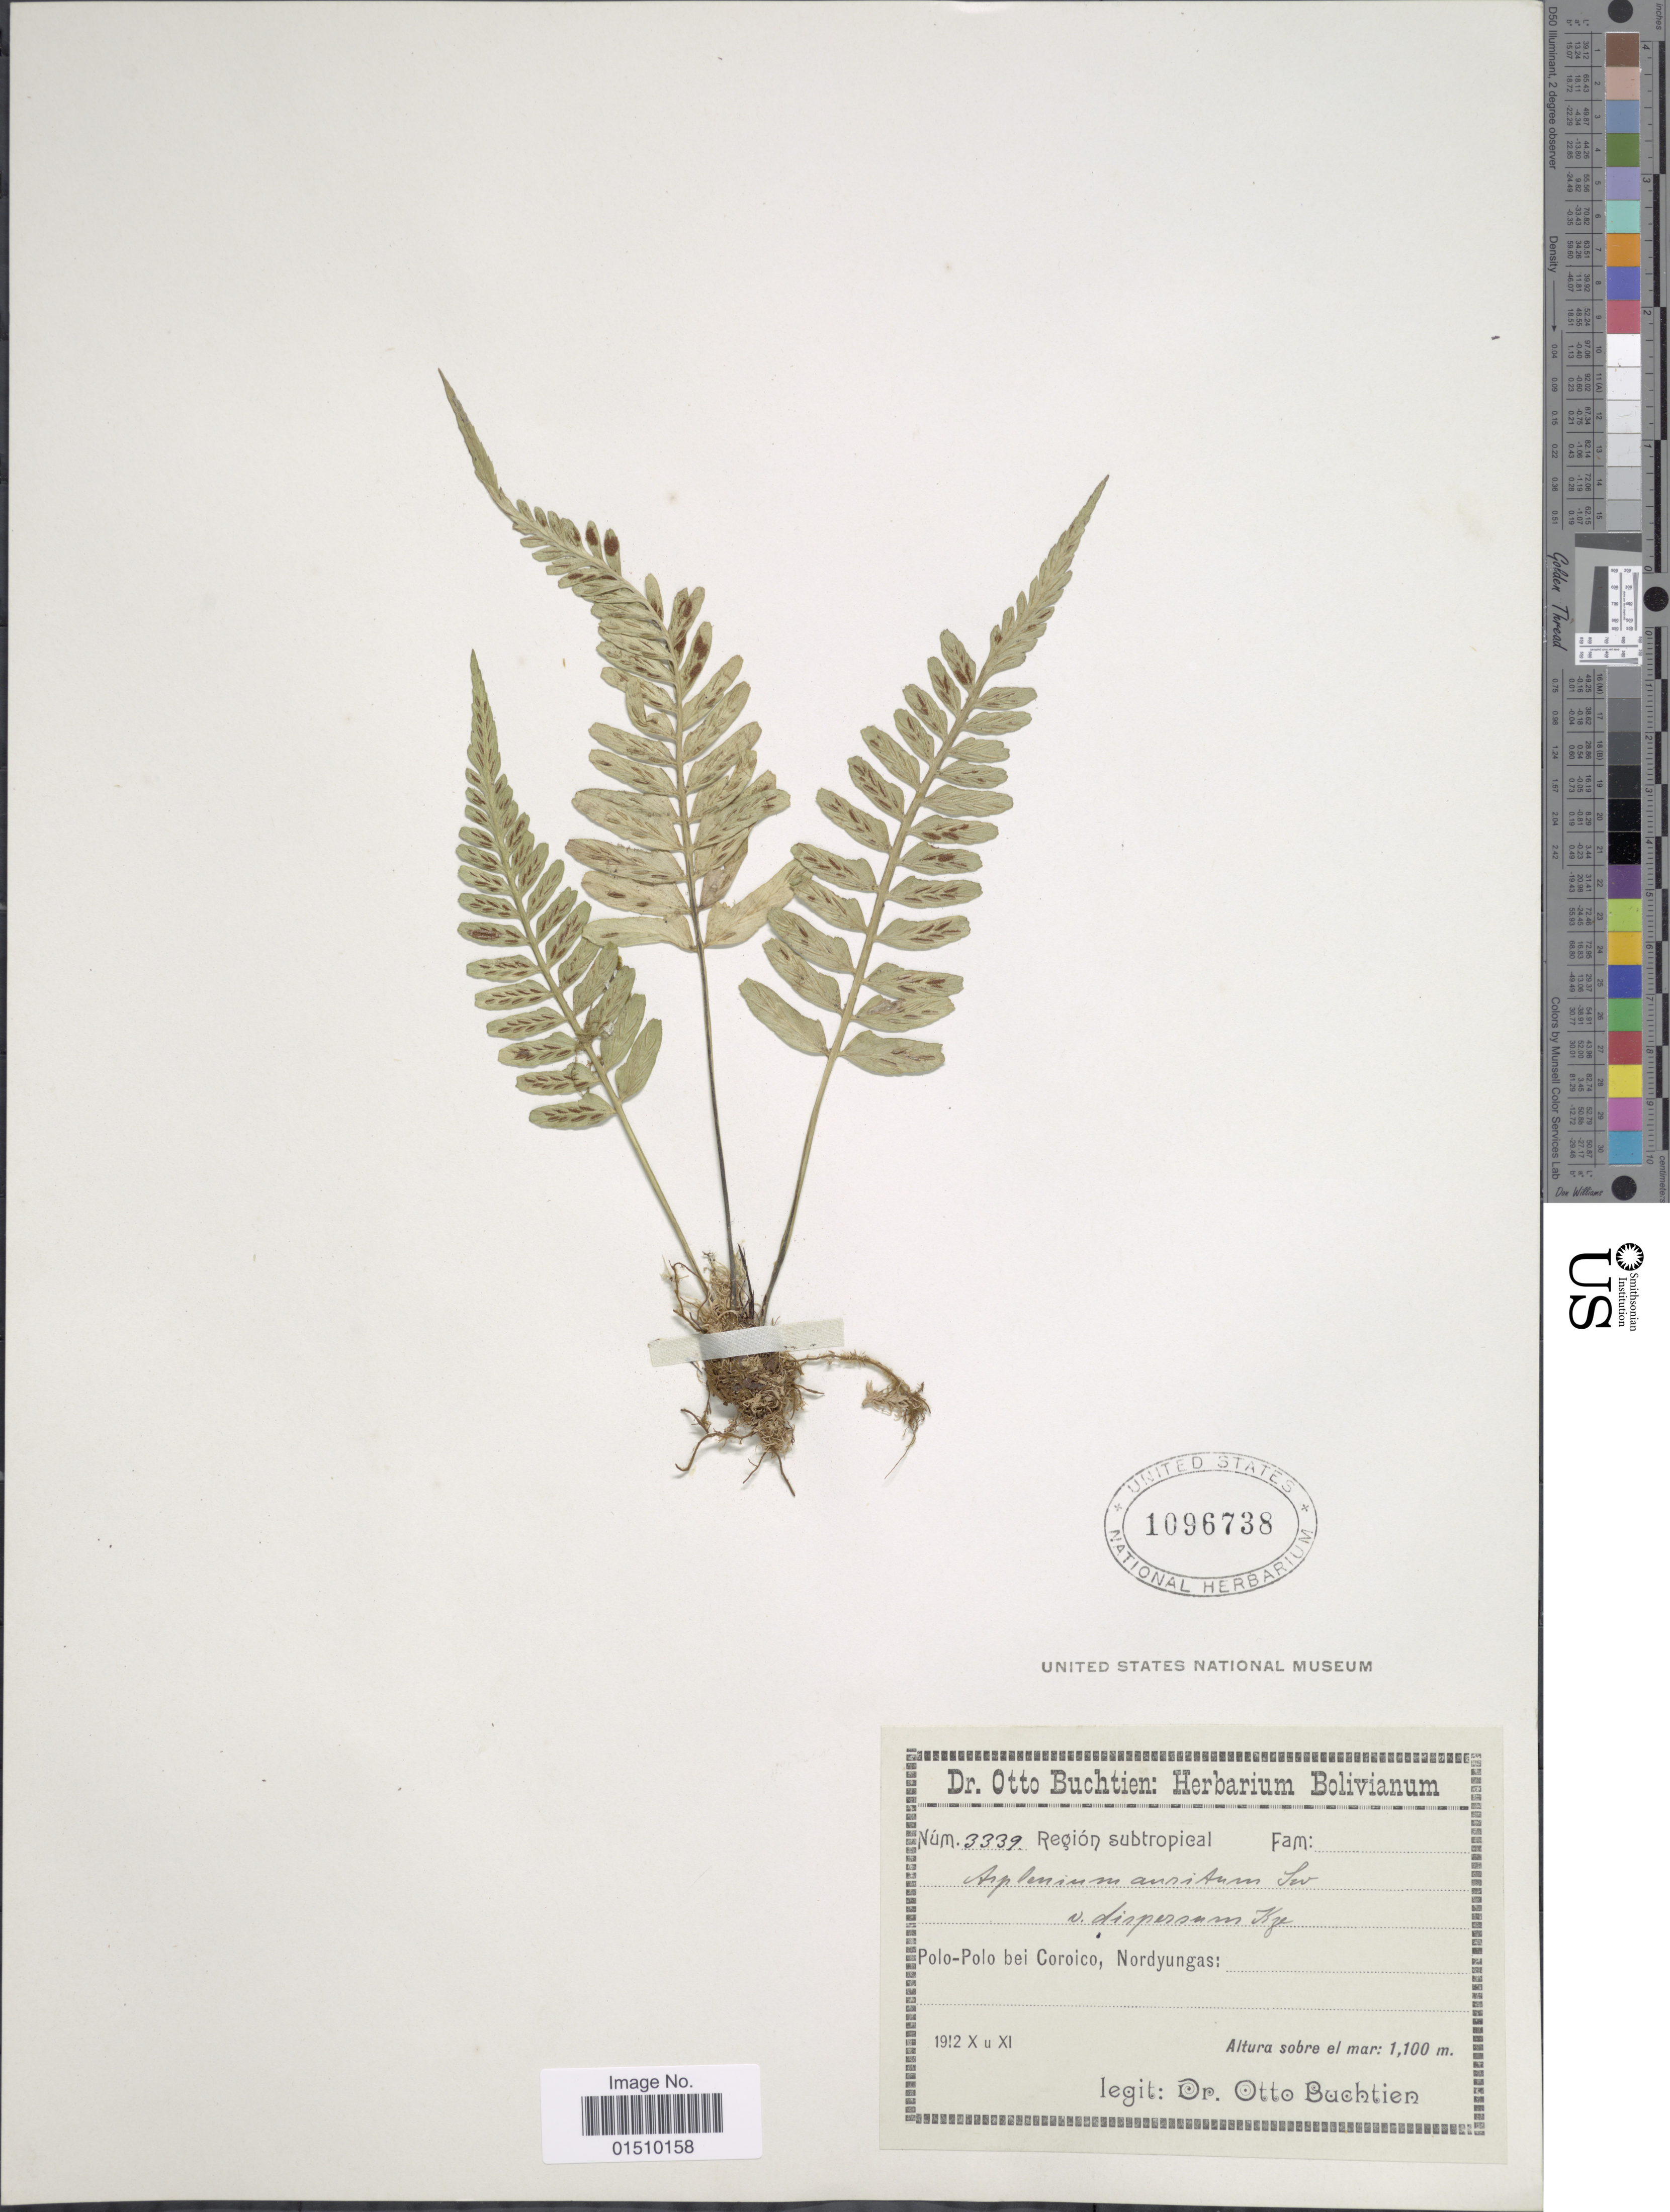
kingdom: Plantae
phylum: Tracheophyta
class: Polypodiopsida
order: Polypodiales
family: Aspleniaceae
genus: Asplenium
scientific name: Asplenium auritum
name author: Sw.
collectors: O. Buchtien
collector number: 3339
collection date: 1912-10/1912-11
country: Bolivia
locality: Bolivia, Polo-Polo bei Coroico, Nordyungas.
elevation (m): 1100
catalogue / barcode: US 1096738